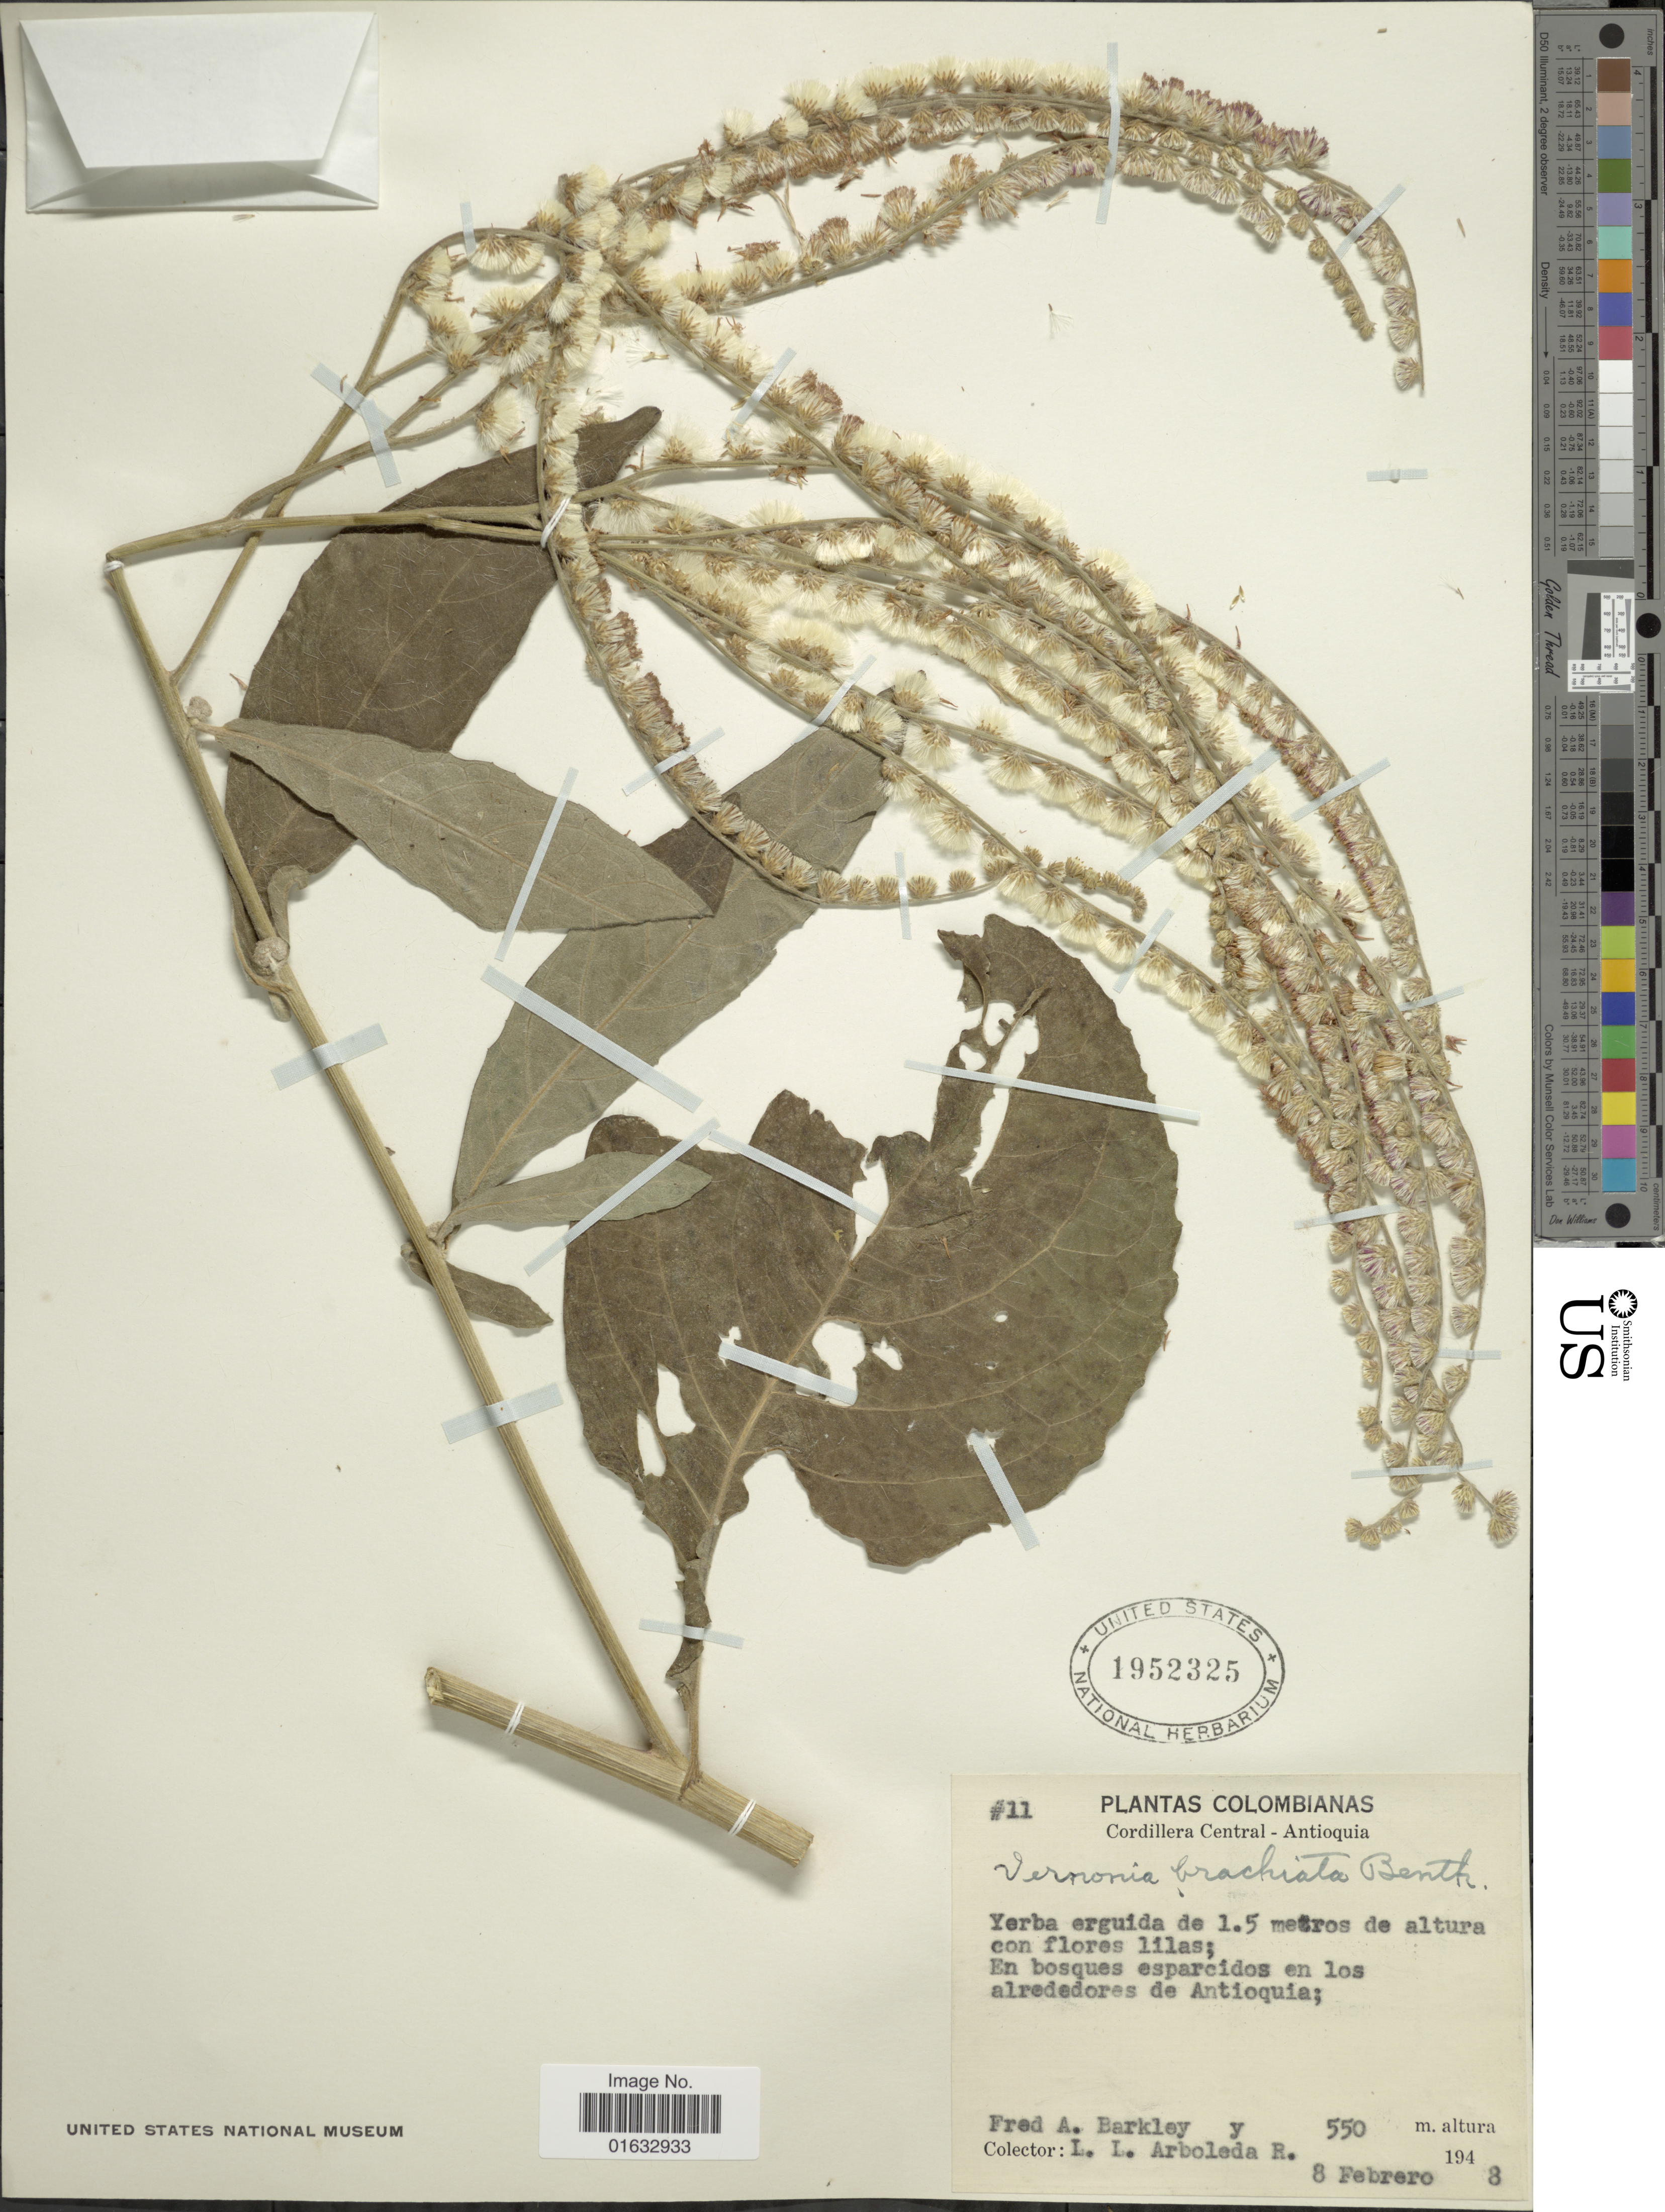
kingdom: Plantae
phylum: Tracheophyta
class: Magnoliopsida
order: Asterales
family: Asteraceae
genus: Eirmocephala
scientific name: Eirmocephala brachiata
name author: (Benth.) H. Rob.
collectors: F. A. Barkley & L. Arboleda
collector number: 11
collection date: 1948-02-08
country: Colombia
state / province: Antioquia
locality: Cordillera Central - Antioquia. En bosques esparcidos en los alrededores de Antioquia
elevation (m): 550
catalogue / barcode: US 1952325